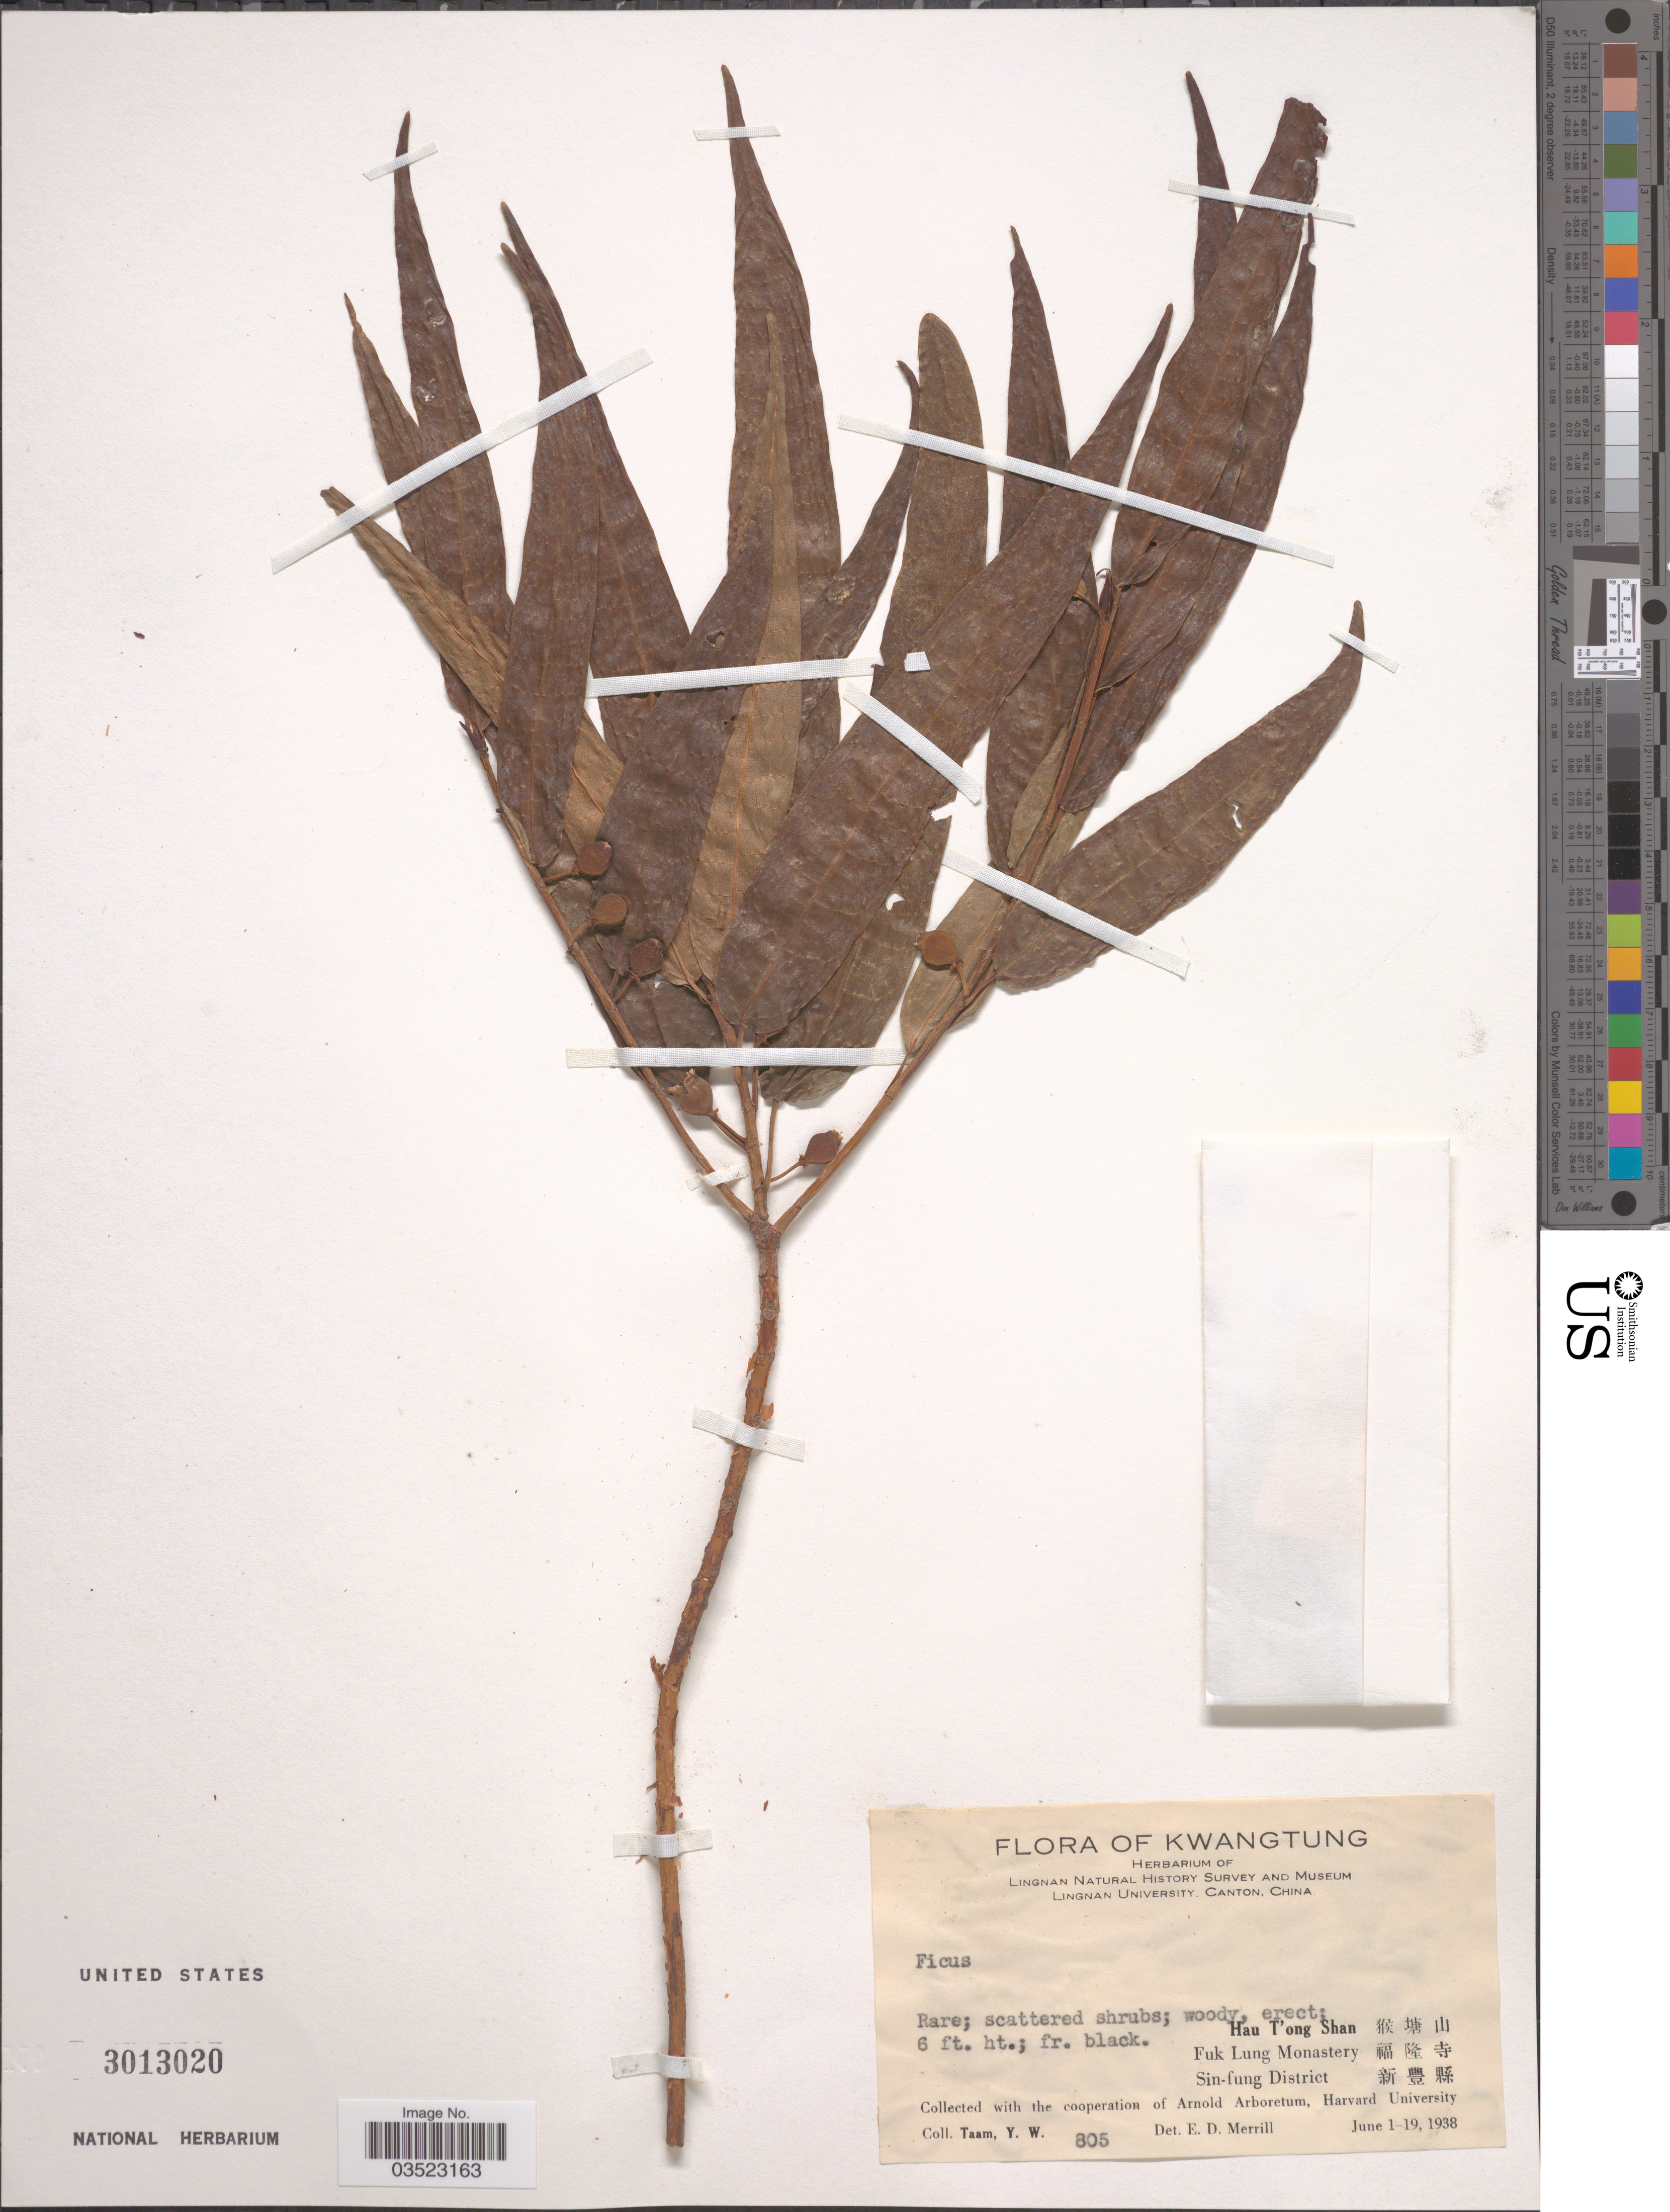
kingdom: Plantae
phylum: Tracheophyta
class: Magnoliopsida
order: Rosales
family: Moraceae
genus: Ficus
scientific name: Ficus sp.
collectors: Y. W. Taam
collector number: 805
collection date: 1938-06-01/1938-06-19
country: China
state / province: Guangdong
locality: Kwangtung. Lingnan Natural History Survey and Museum Lingnan University. Hau T'ong Shan [Foreign script] Fuk Lung Monastery [Foreign script] Sin-fung District [Foreign script].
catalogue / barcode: US 3013020